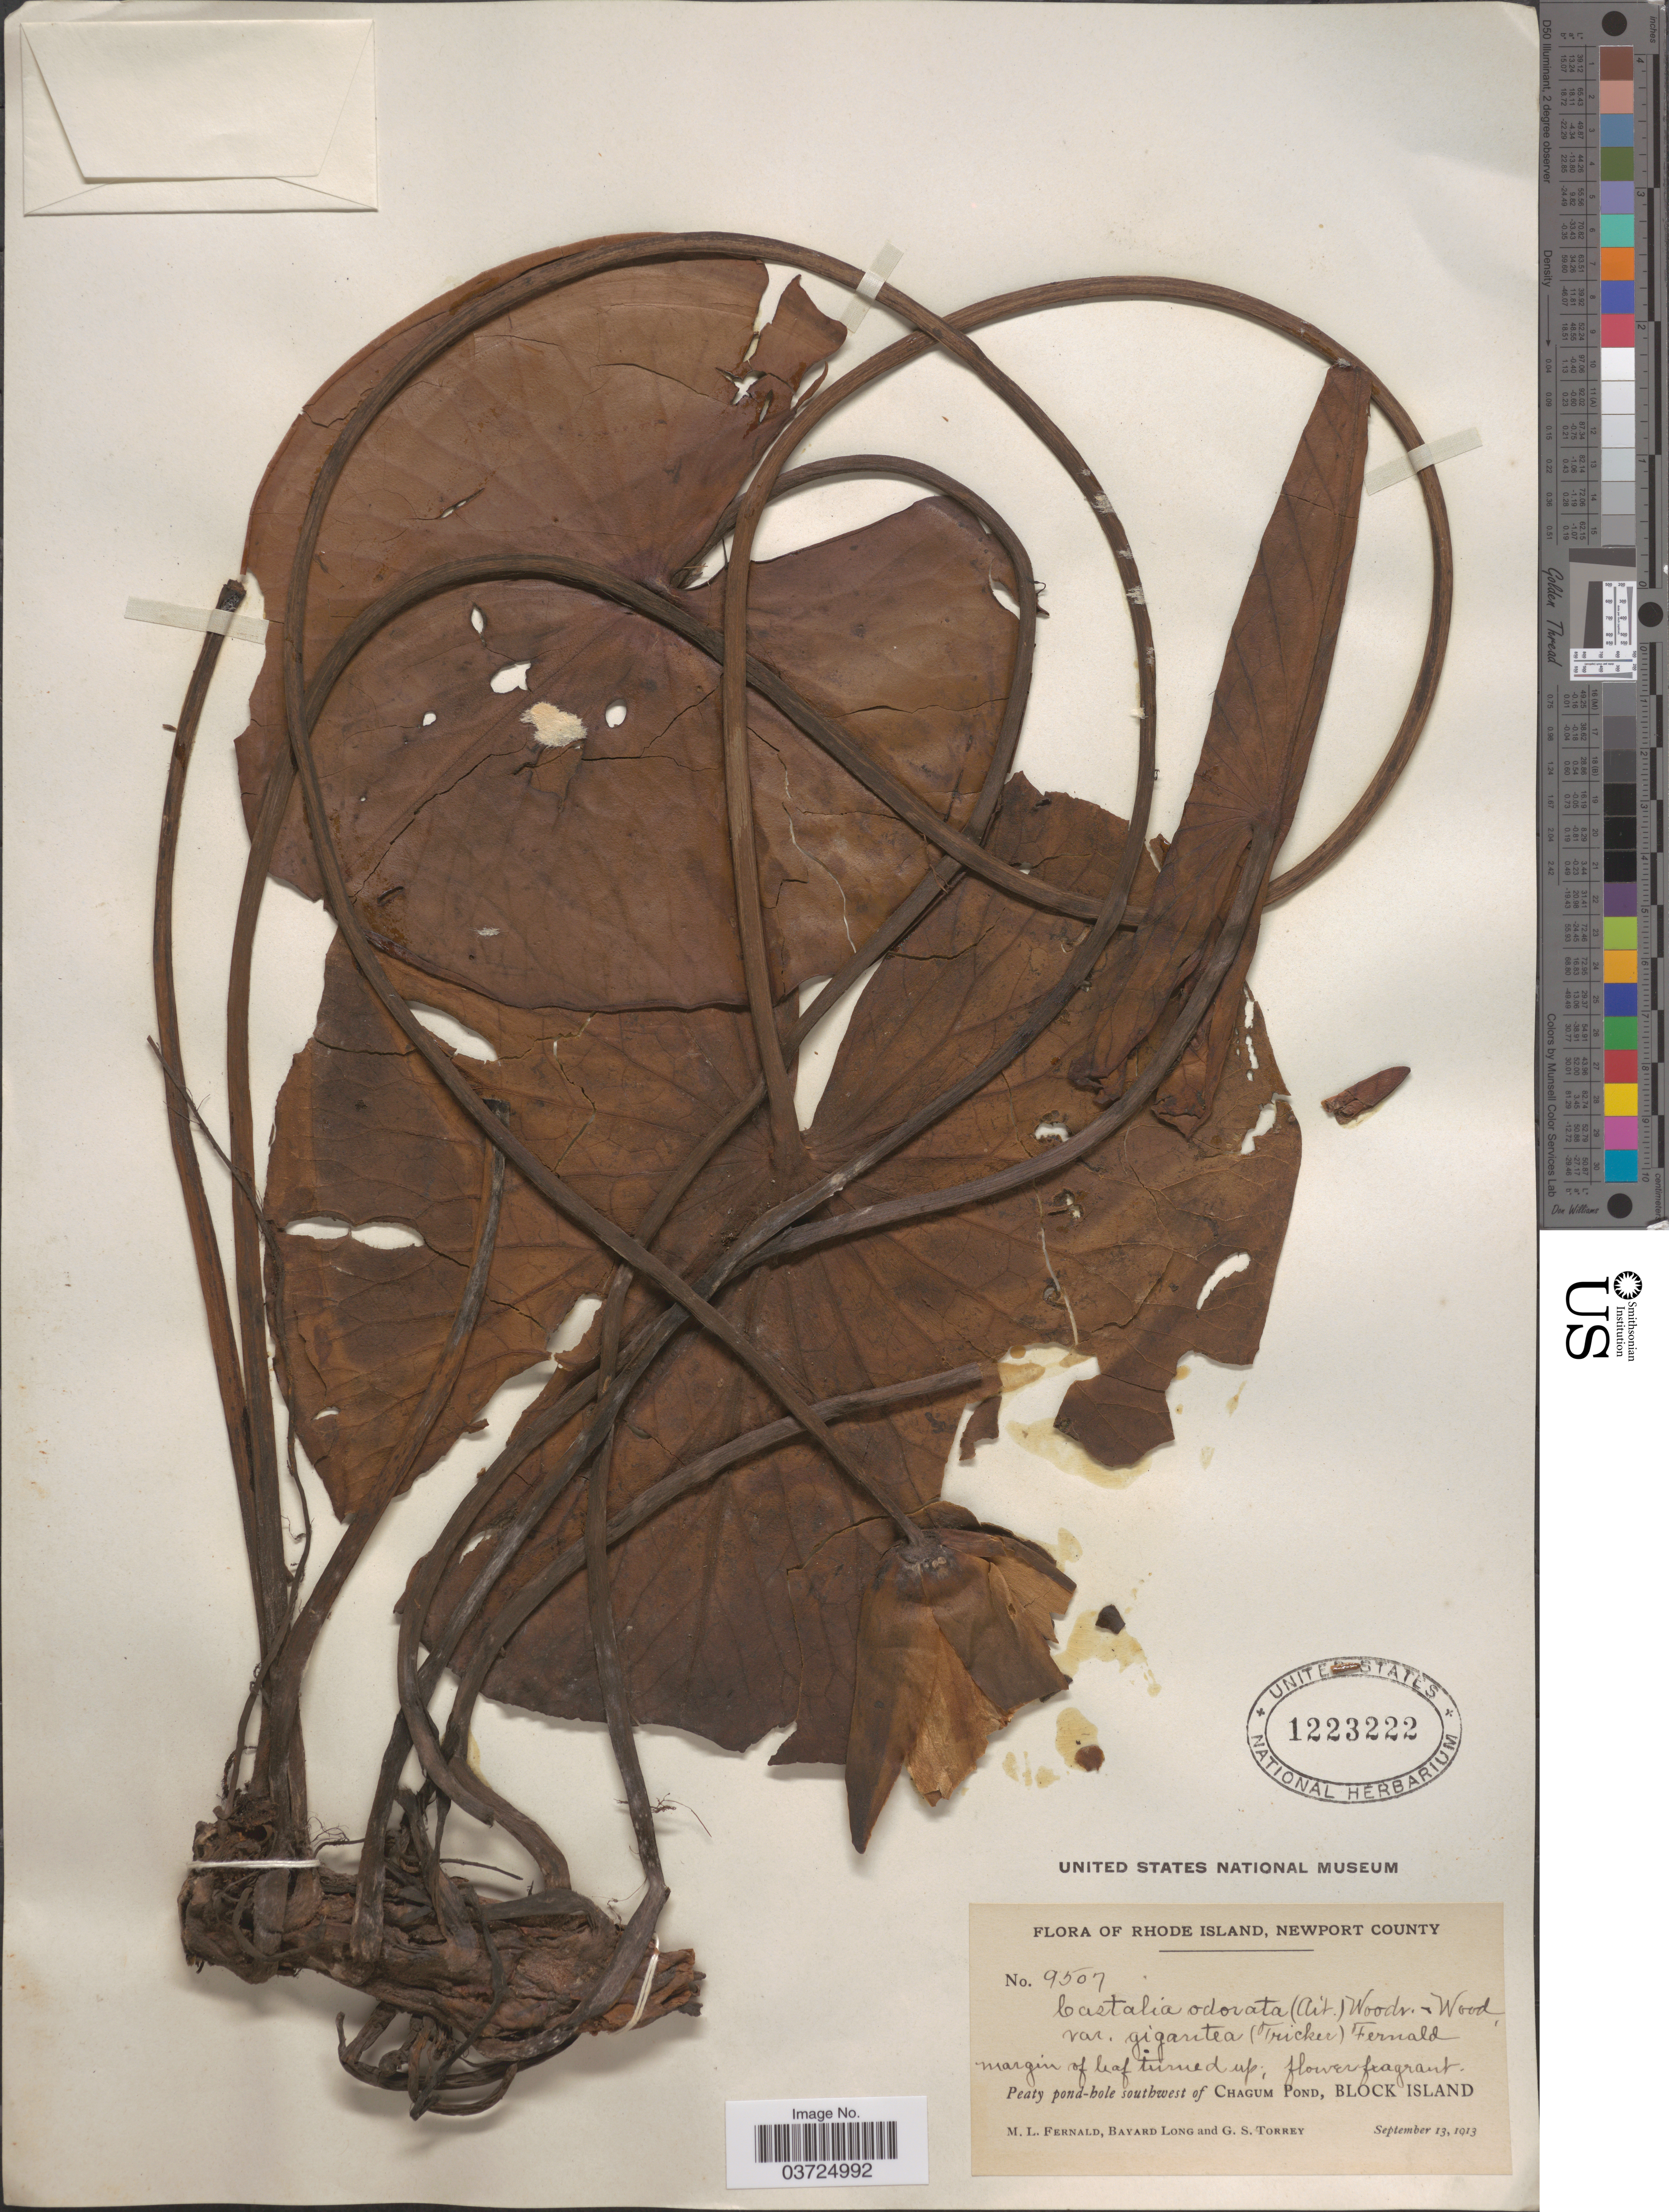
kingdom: Plantae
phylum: Tracheophyta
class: Magnoliopsida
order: Nymphaeales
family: Nymphaeaceae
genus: Nymphaea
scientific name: Nymphaea odorata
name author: Aiton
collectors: M. L. Fernald, B. Long & G. S. Torrey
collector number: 9507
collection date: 1913-09-13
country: United States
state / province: Rhode Island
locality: Newport County. Southwest of Chagum Pond, Block Island.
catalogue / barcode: US 1223222